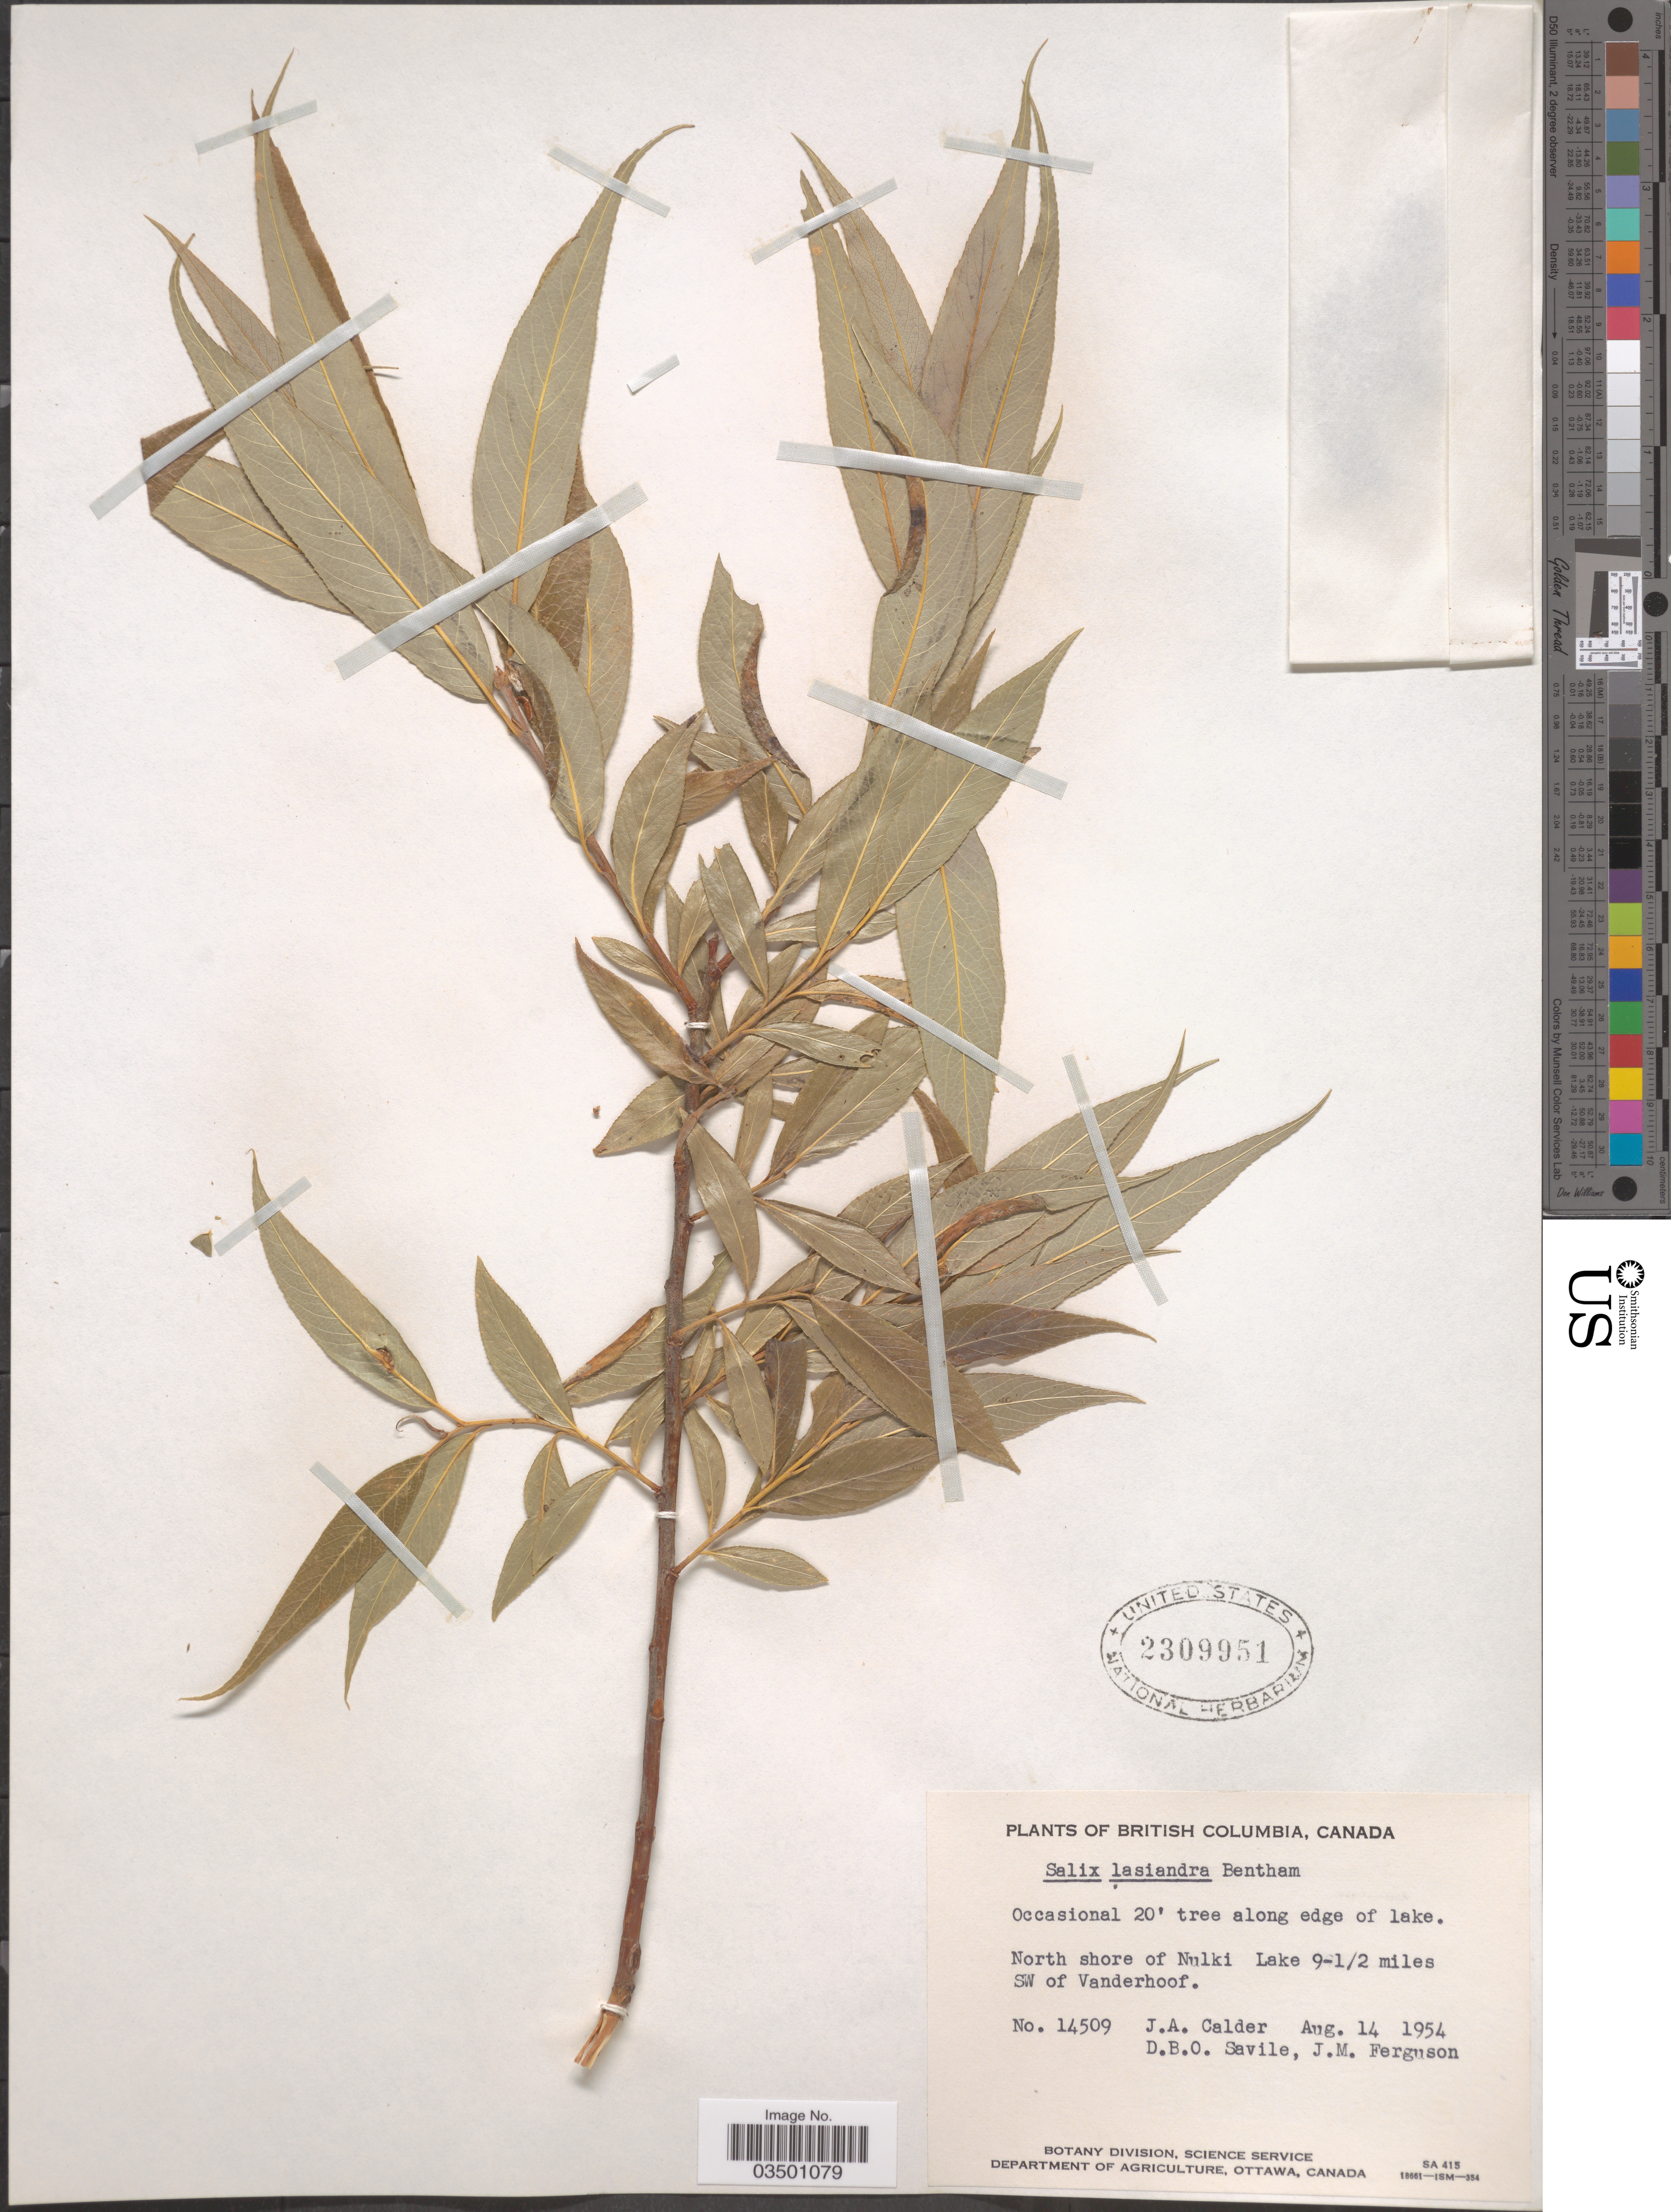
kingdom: Plantae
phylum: Tracheophyta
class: Magnoliopsida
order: Malpighiales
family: Salicaceae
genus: Salix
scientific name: Salix lasiandra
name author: Benth.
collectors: J. A. Calder, D. Savile & J. M. Ferguson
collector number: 14509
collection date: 1954-08-14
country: Canada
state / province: British Columbia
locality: Along edge of lake. North shore of Nulki Lake 9-1/2 miles SW of Vanderhoof.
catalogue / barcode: US 2309951